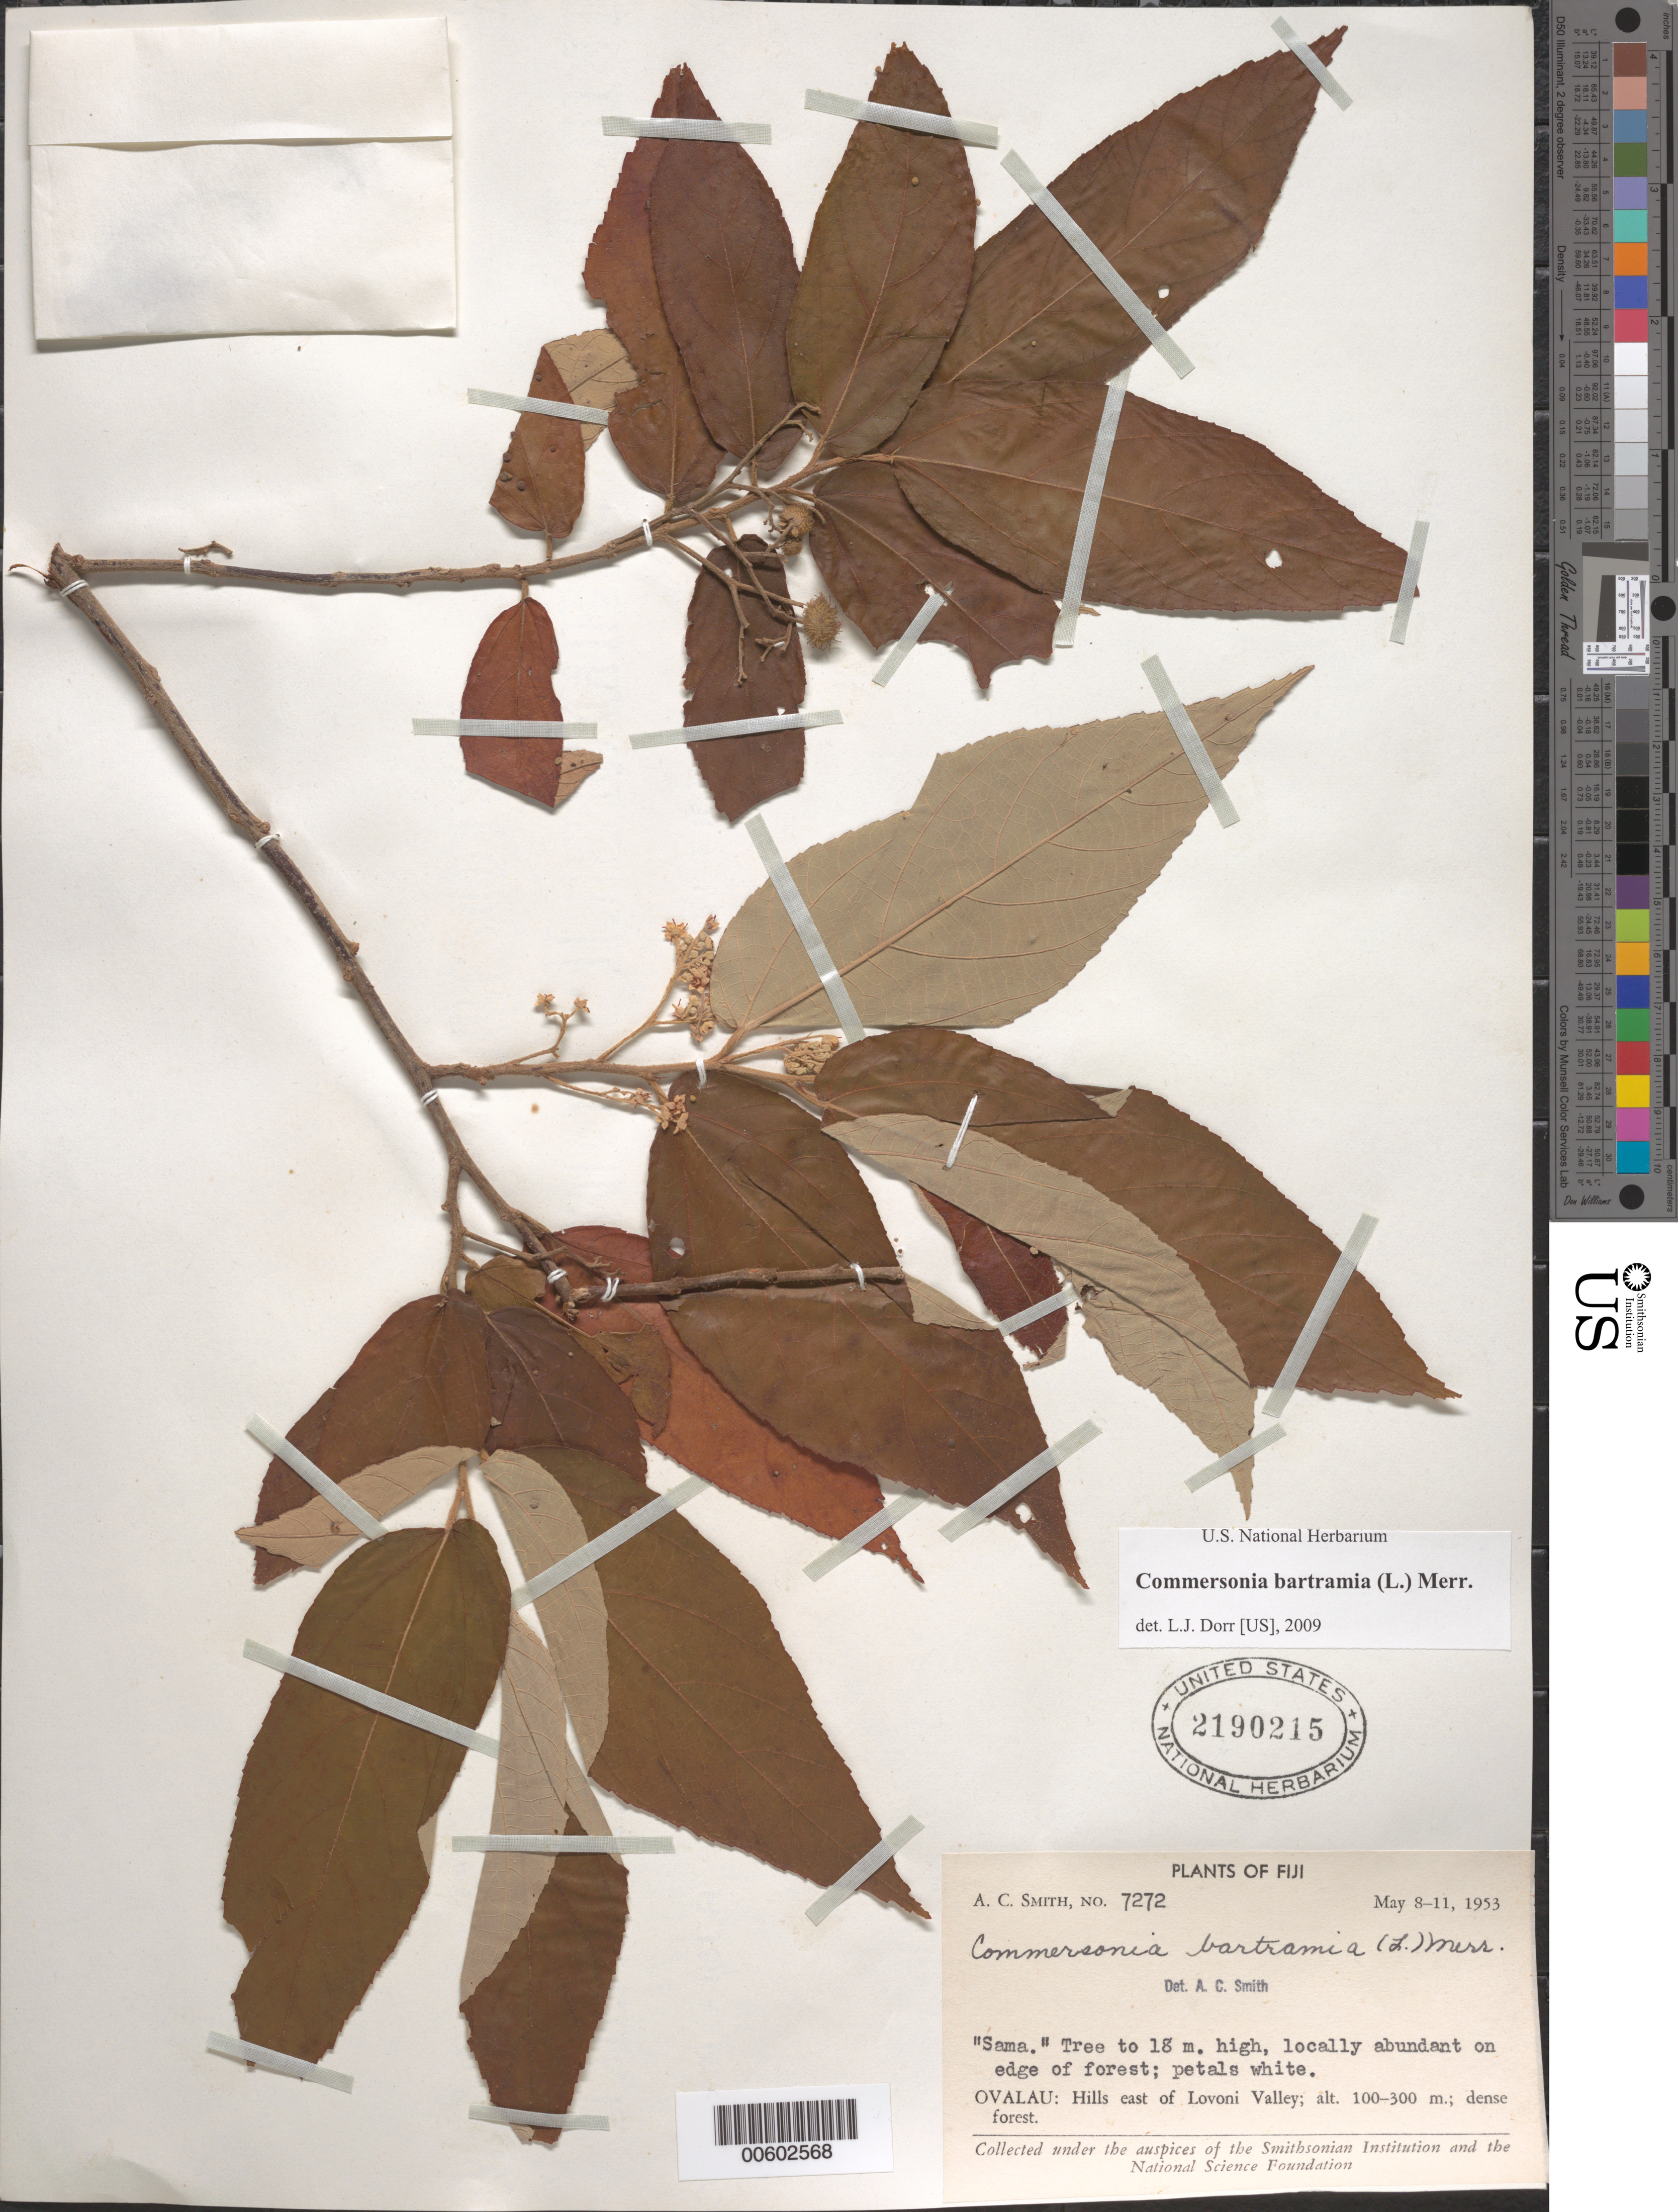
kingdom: Plantae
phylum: Tracheophyta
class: Magnoliopsida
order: Malvales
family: Malvaceae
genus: Commersonia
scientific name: Commersonia bartramia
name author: (L.) Merr.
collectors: A. C. Smith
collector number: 7272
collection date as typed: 08 May 1953 to 11 May 1953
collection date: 1953-05-08/1953-05-11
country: Fiji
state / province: Eastern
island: Ovalau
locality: Hills E of Lovoni Valley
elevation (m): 100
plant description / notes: Common name: Sama; GH, NY, US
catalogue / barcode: US 2190215